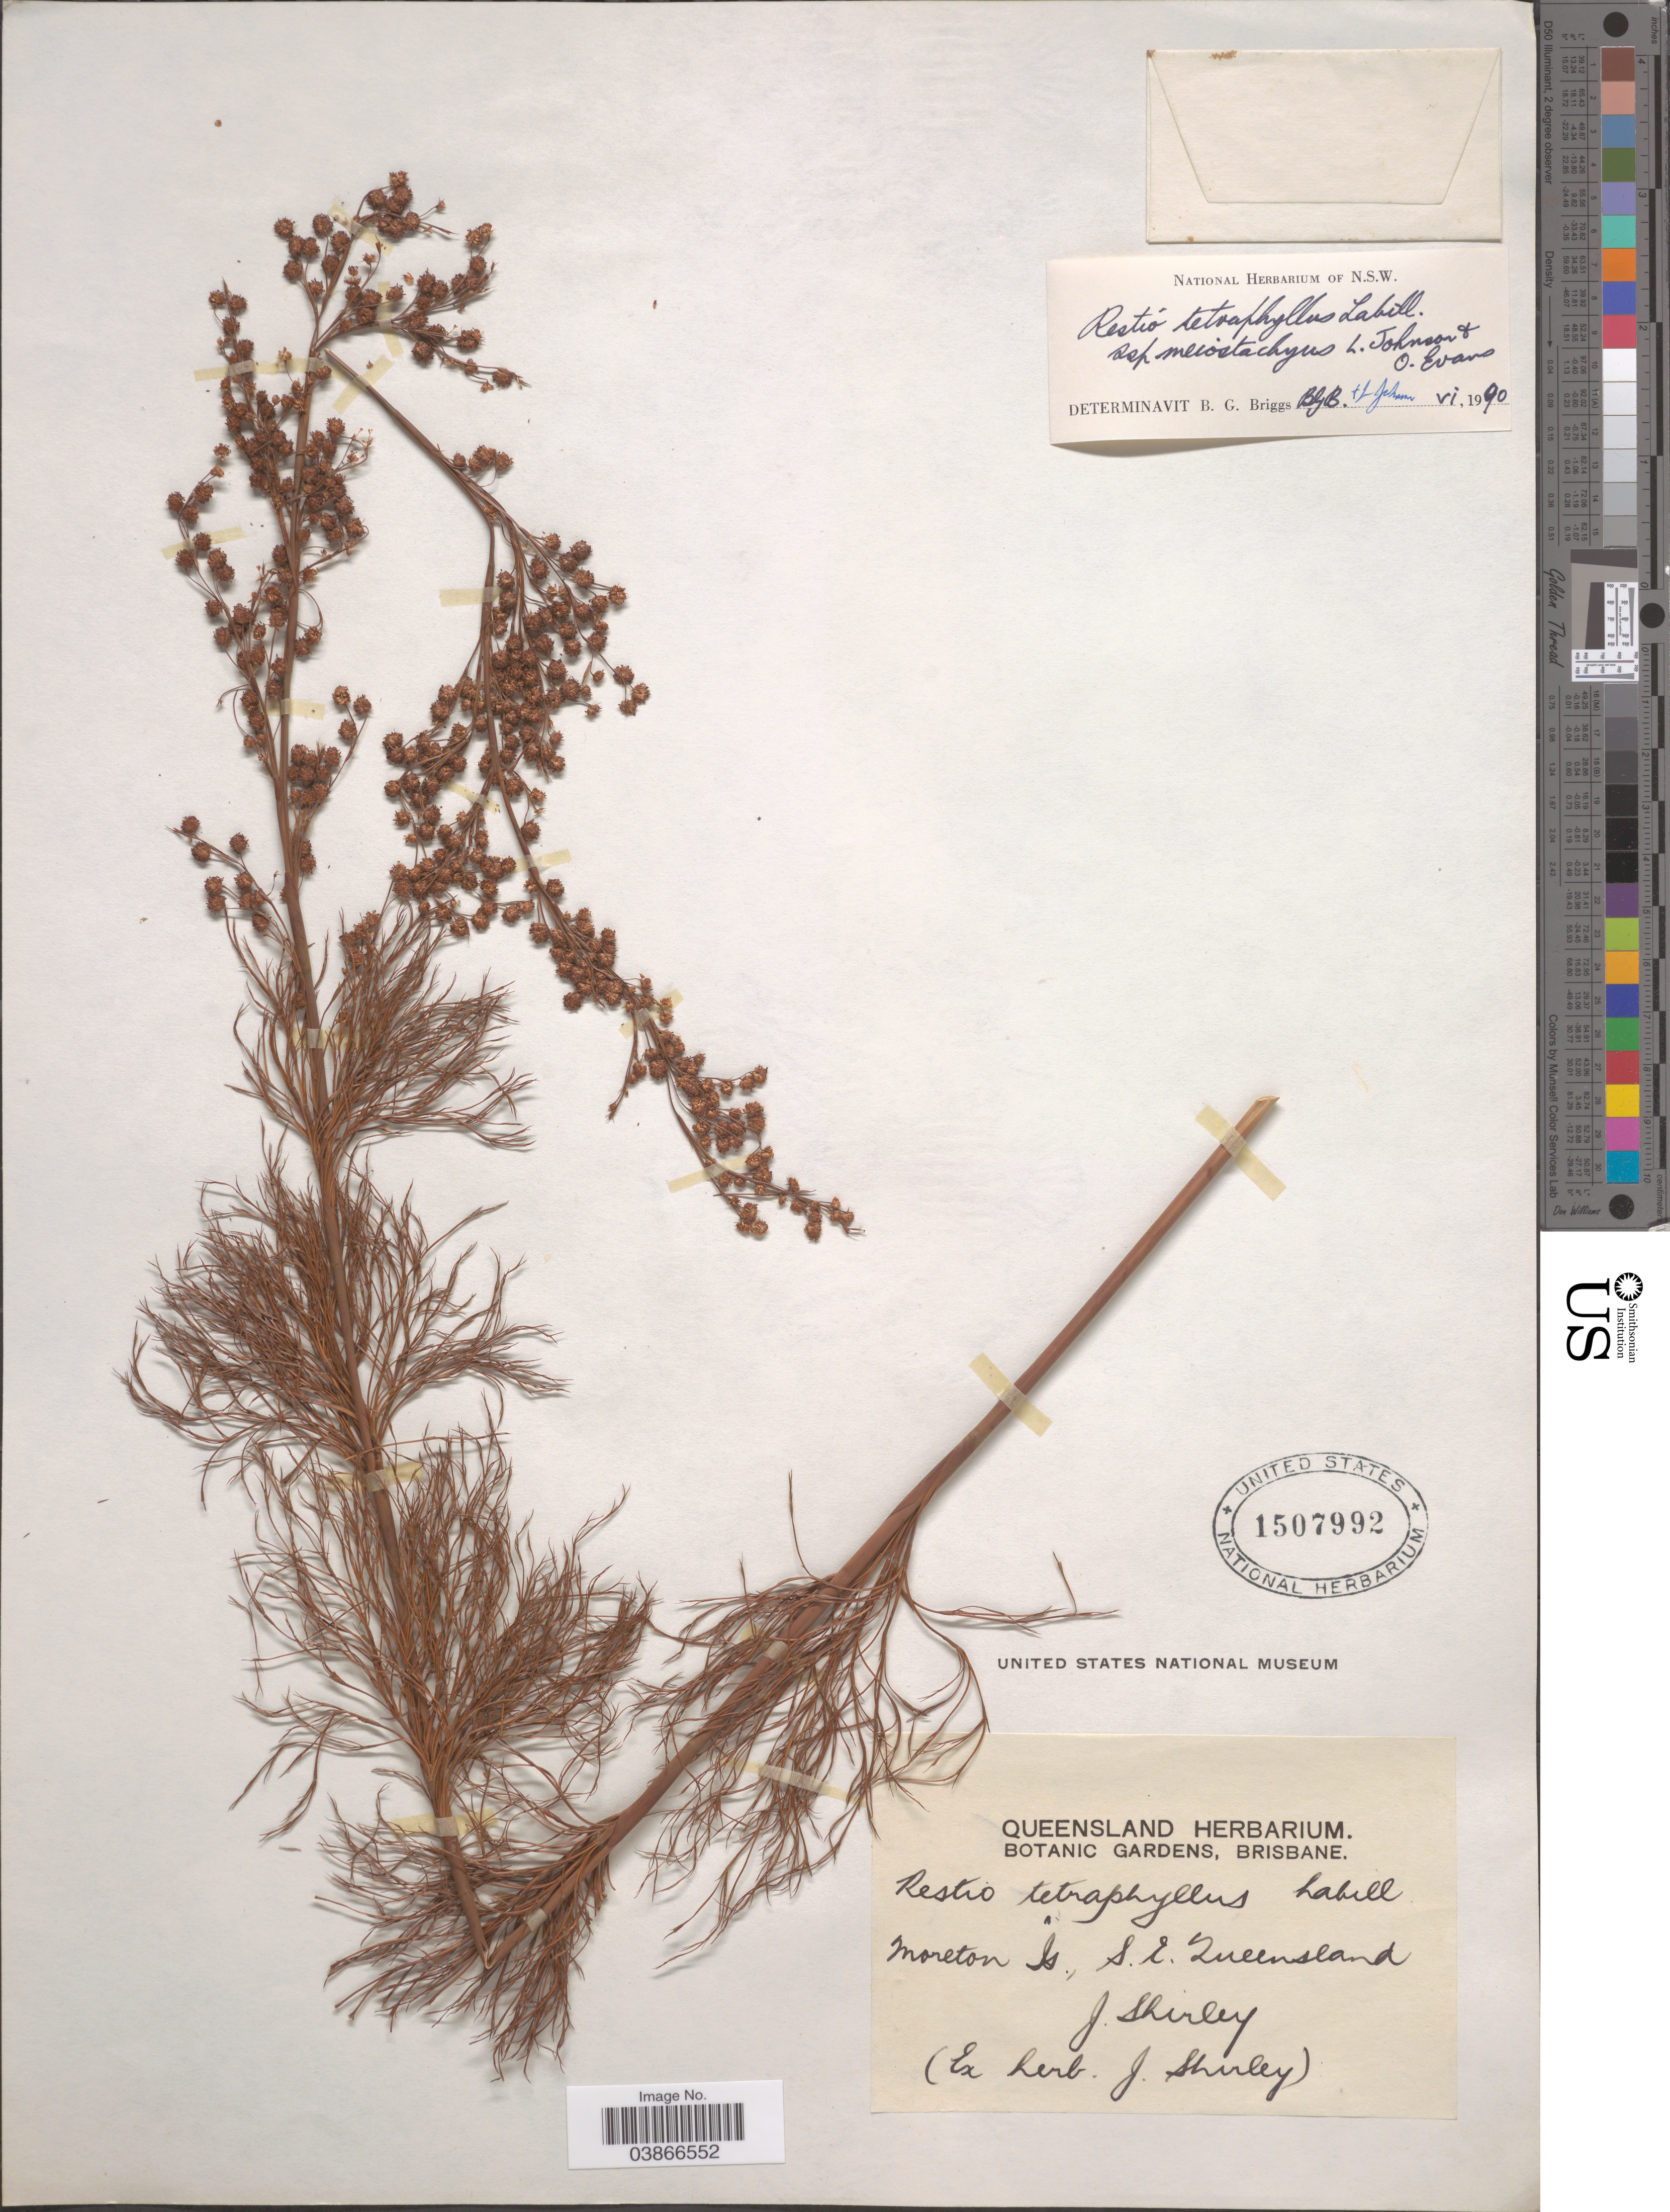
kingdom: Plantae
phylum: Tracheophyta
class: Liliopsida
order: Poales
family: Restionaceae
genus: Baloskion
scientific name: Baloskion tetraphyllum subsp. meiostachyum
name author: (L.A.S. Johnson & O.D. Evans) B.G. Briggs & L.A.S. Johnson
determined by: Strong, Mark T., (BOT), Smithsonian Institution - National Museum of Natural History (UNITED STATES)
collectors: J. Shirley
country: Australia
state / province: Queensland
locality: Moreton Is., S.E. Queensland.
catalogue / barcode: US 1507992